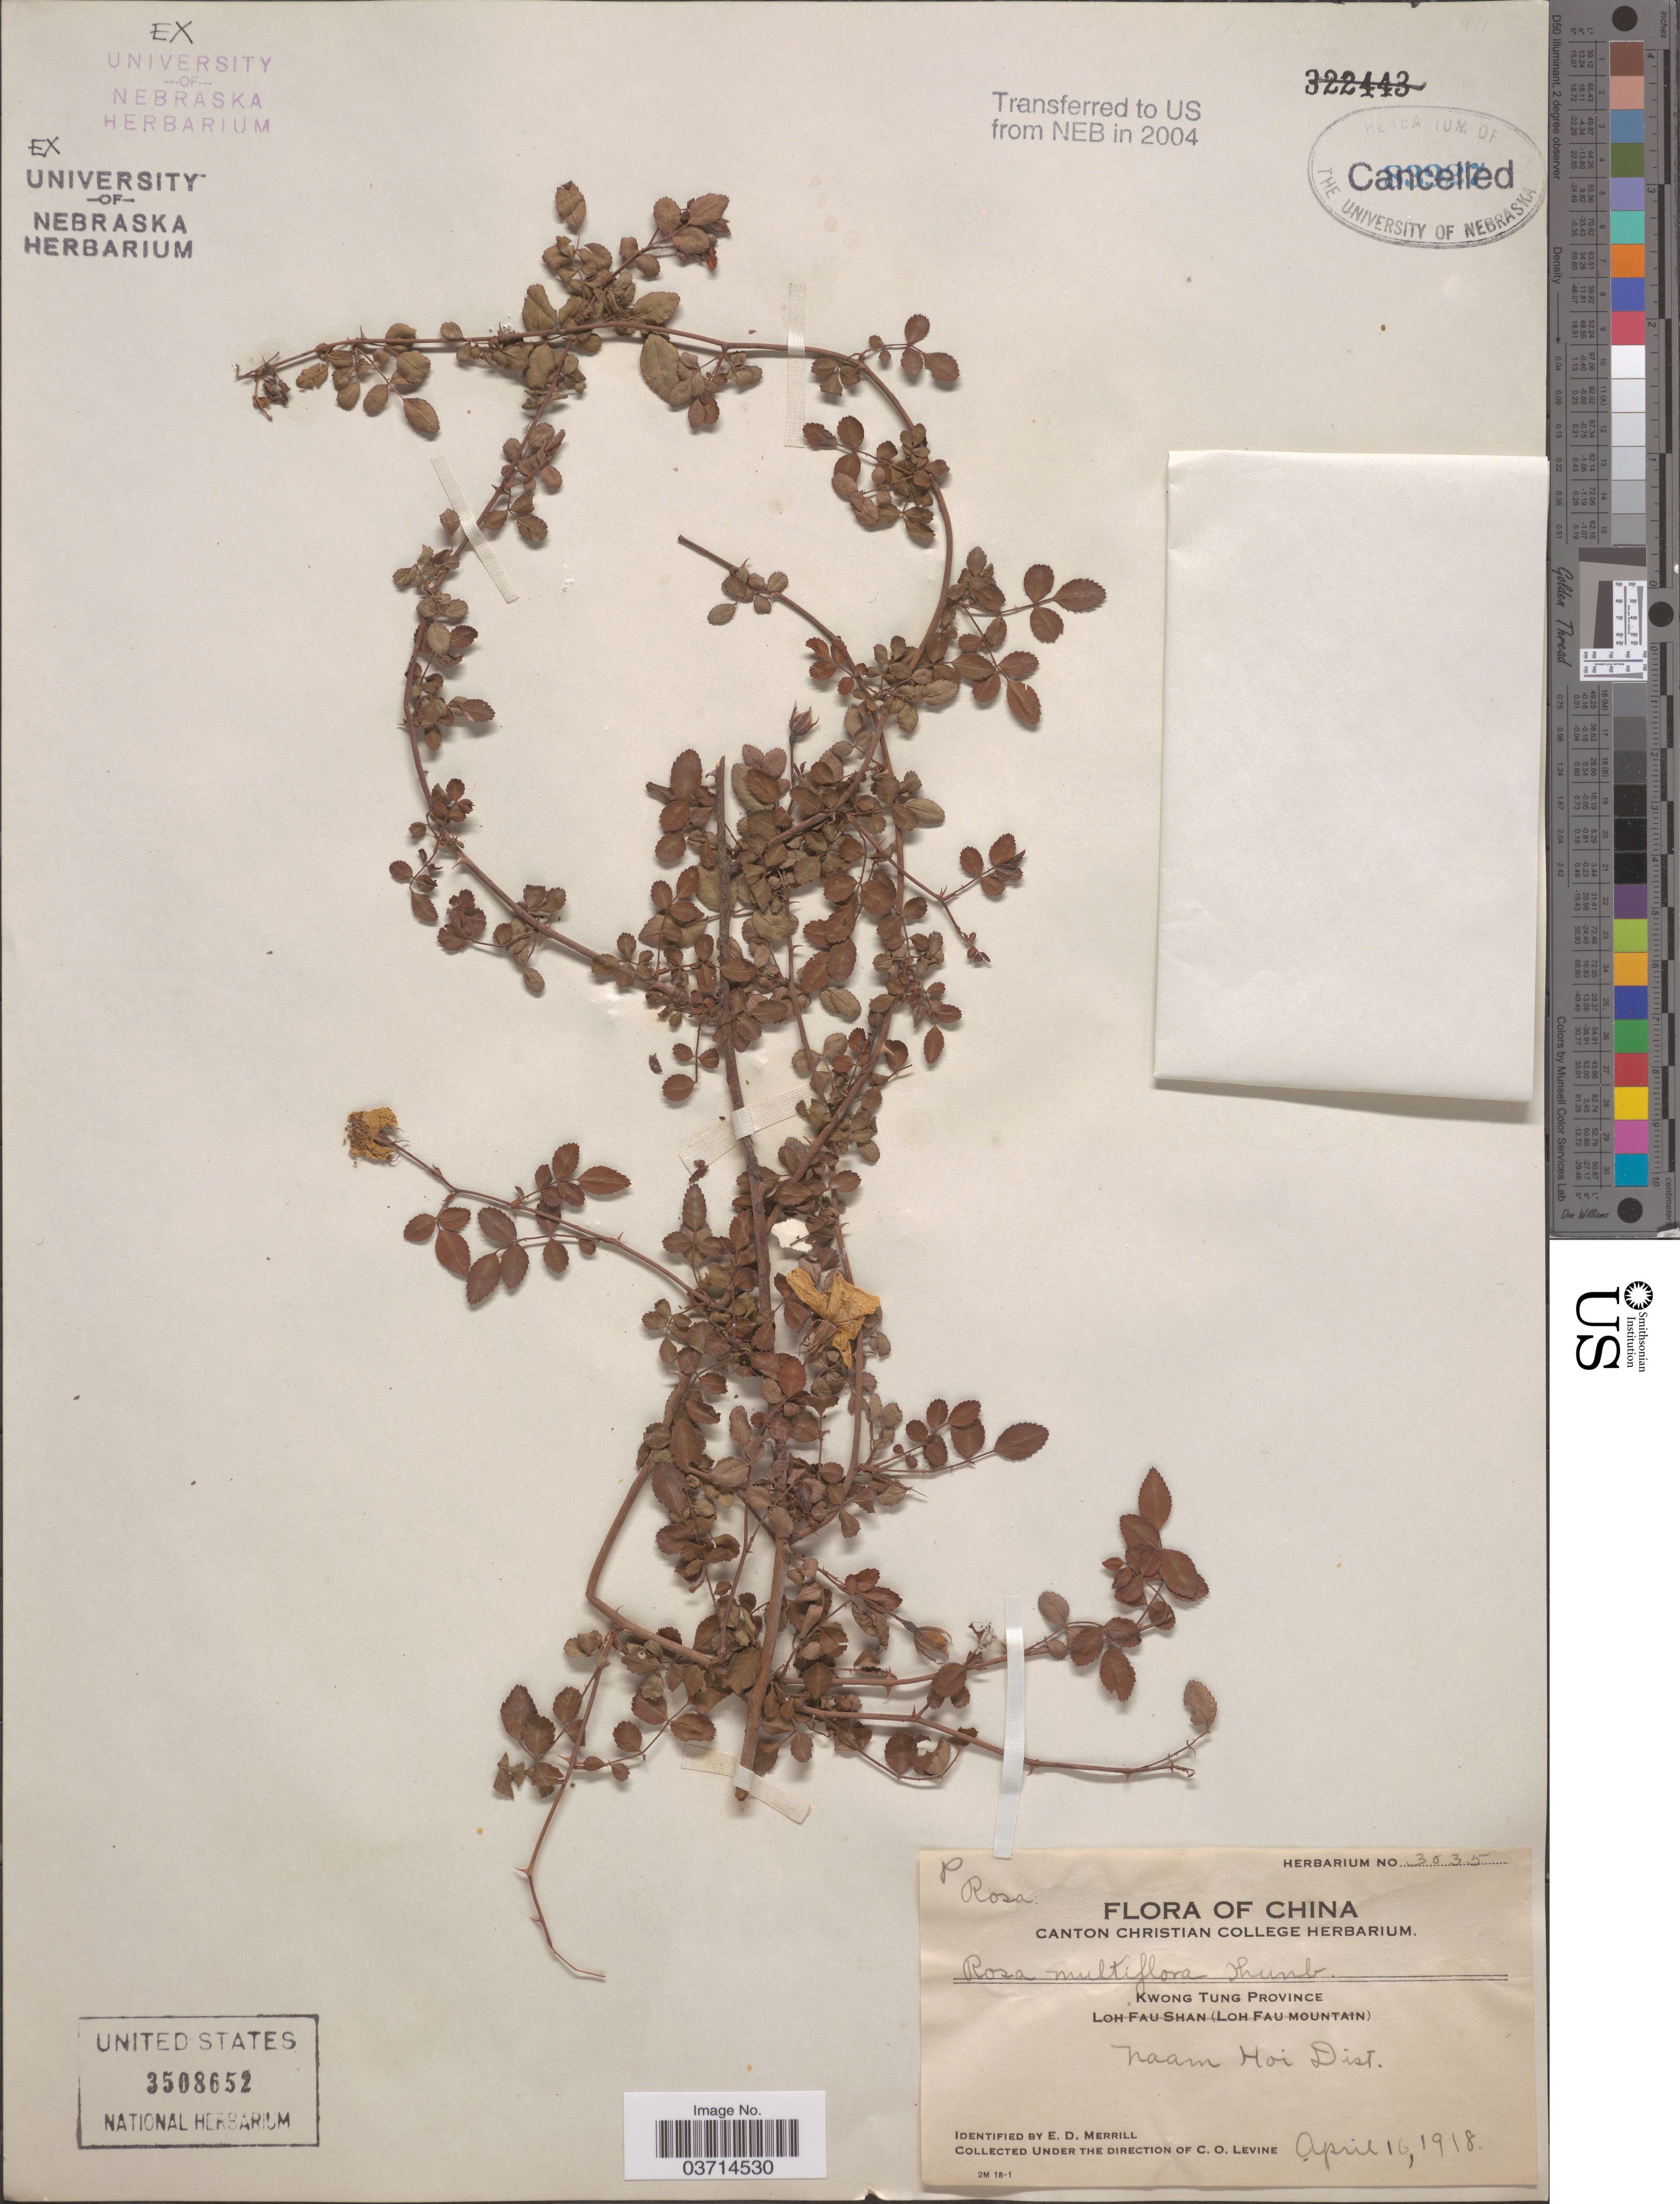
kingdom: Plantae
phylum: Tracheophyta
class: Magnoliopsida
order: Rosales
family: Rosaceae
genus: Rosa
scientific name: Rosa multiflora var. plena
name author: Regel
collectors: C. O. Levine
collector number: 3035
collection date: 1918-04-16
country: China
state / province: Guangdong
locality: Kwong Tung Province. Naam Hoi Dist.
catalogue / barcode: US 3508652